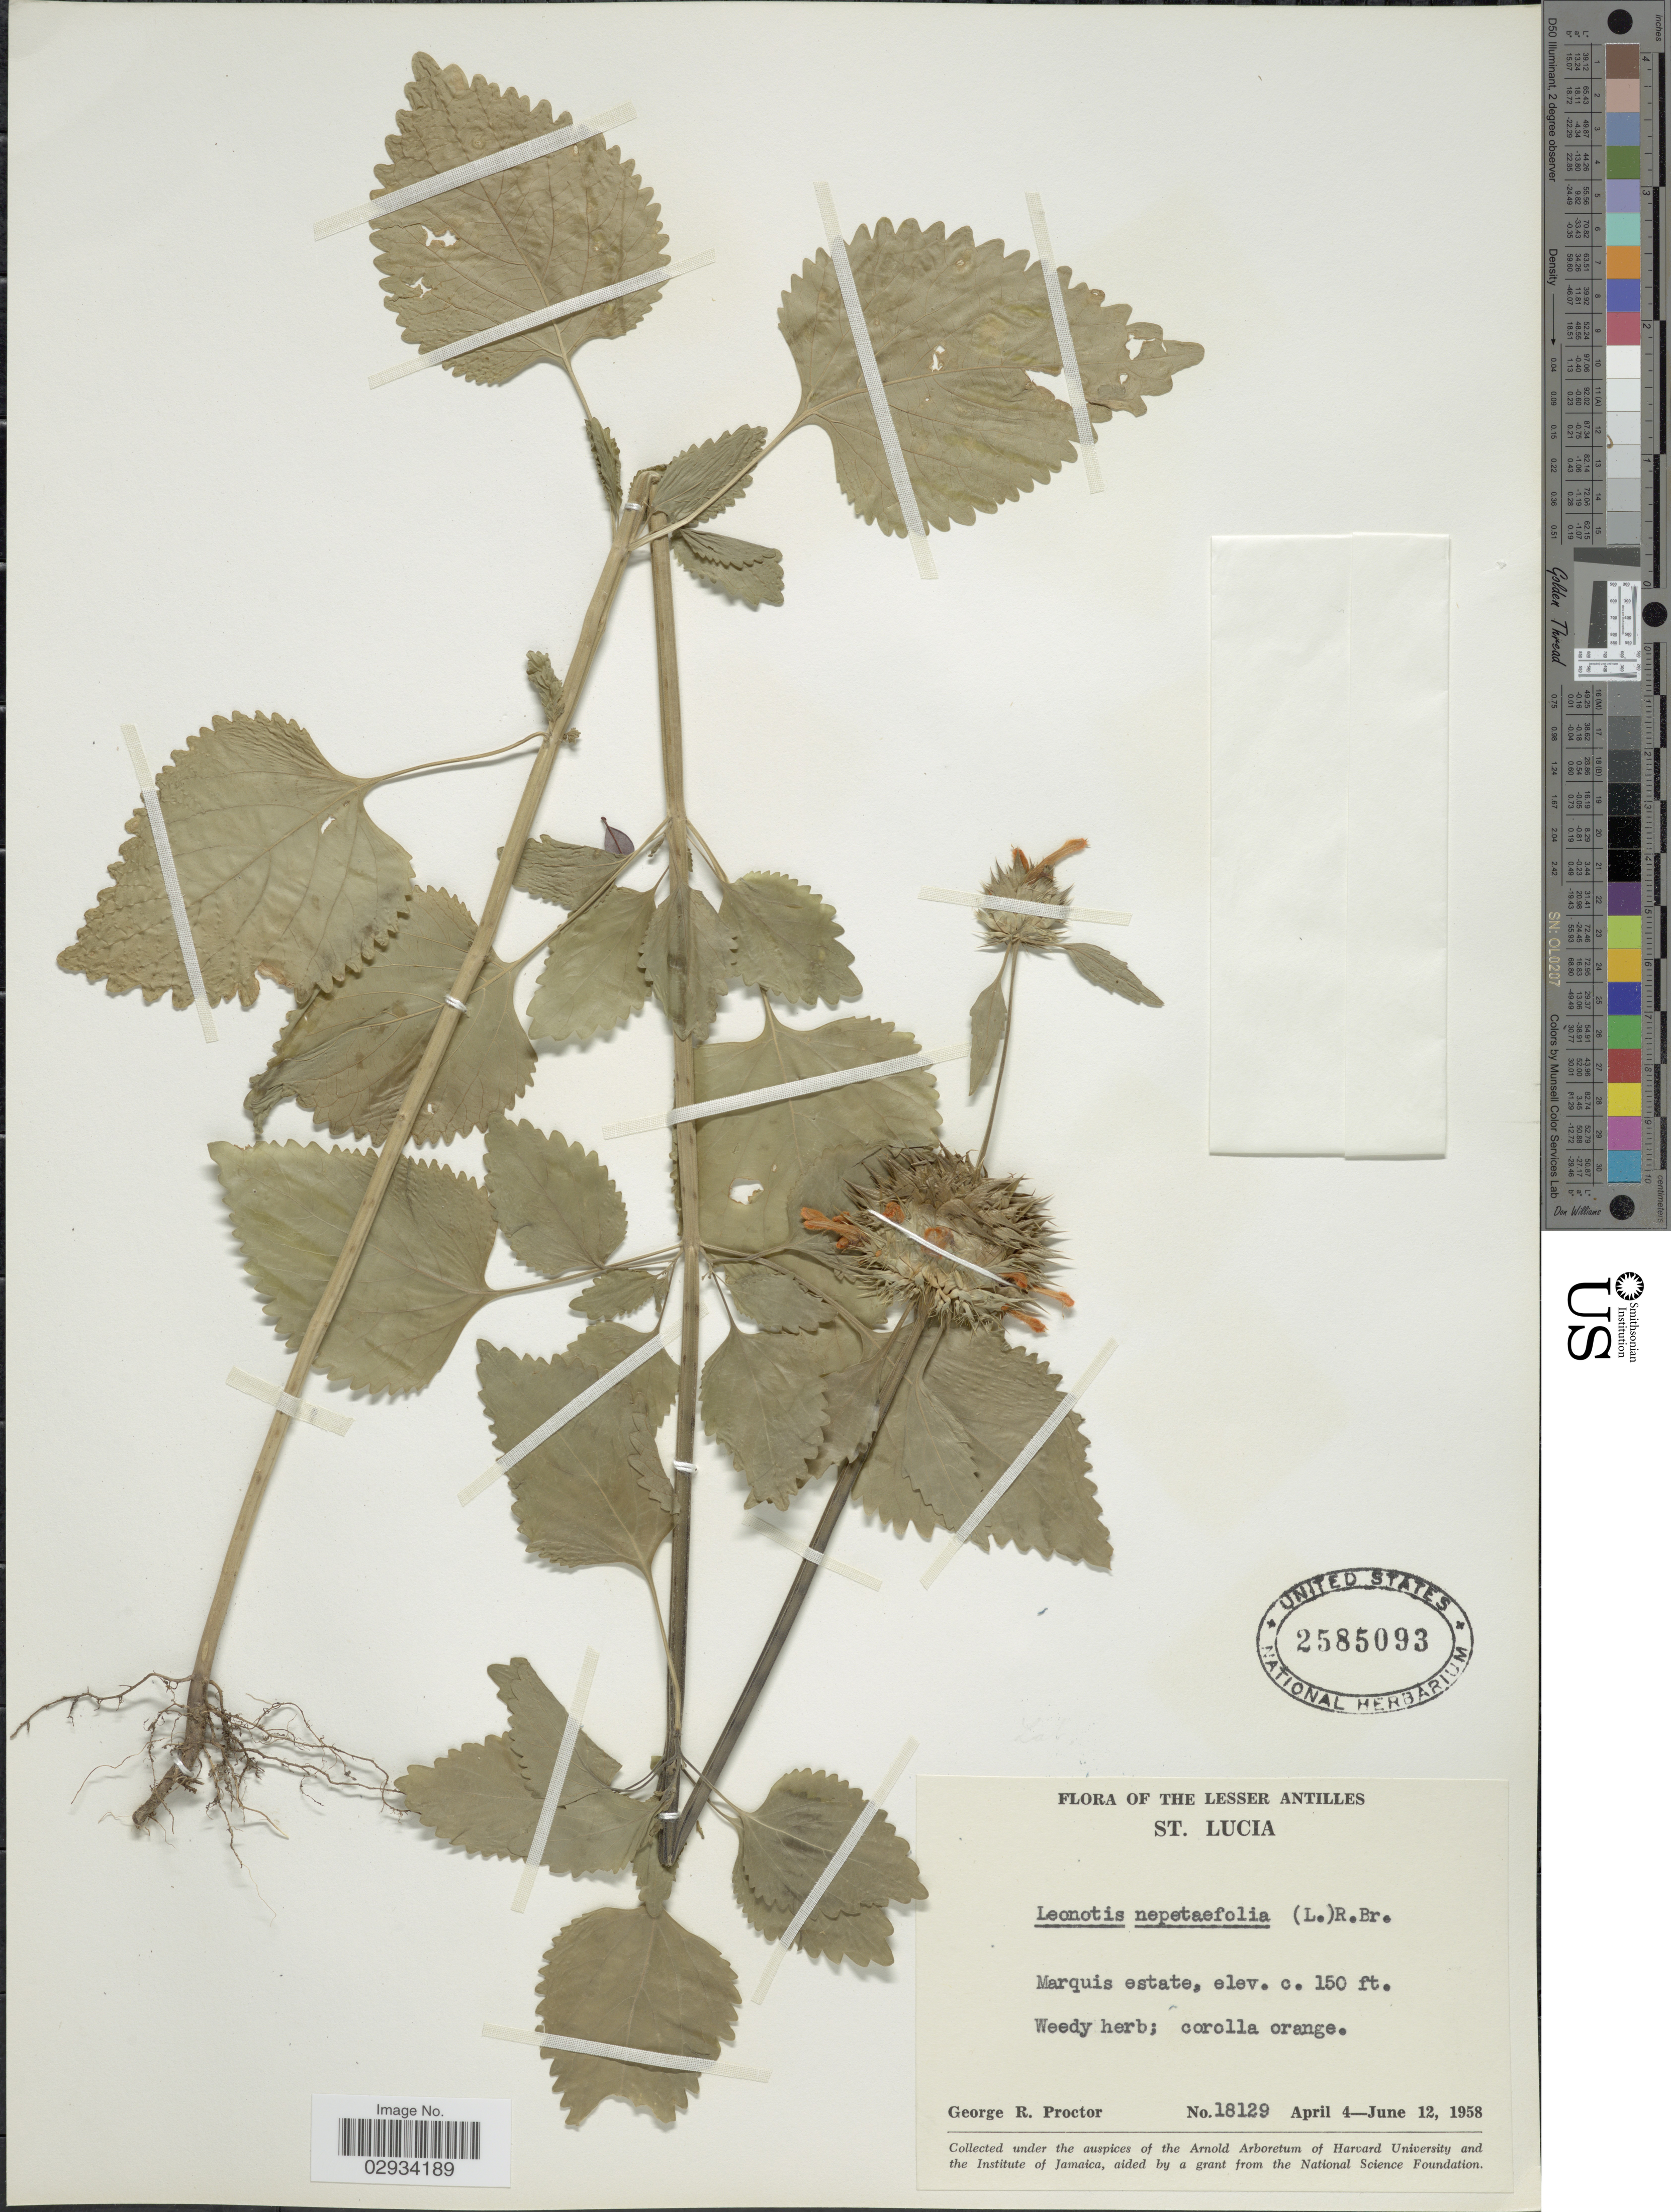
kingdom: Plantae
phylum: Tracheophyta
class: Magnoliopsida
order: Lamiales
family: Lamiaceae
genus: Leonotis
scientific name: Leonotis nepetifolia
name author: (L.) R. Br.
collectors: G. Proctor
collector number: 18129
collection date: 1958-04-04/1958-06-12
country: St. Lucia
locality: The Lesser Antilles. Marquis estate.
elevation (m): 46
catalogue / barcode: US 2585093